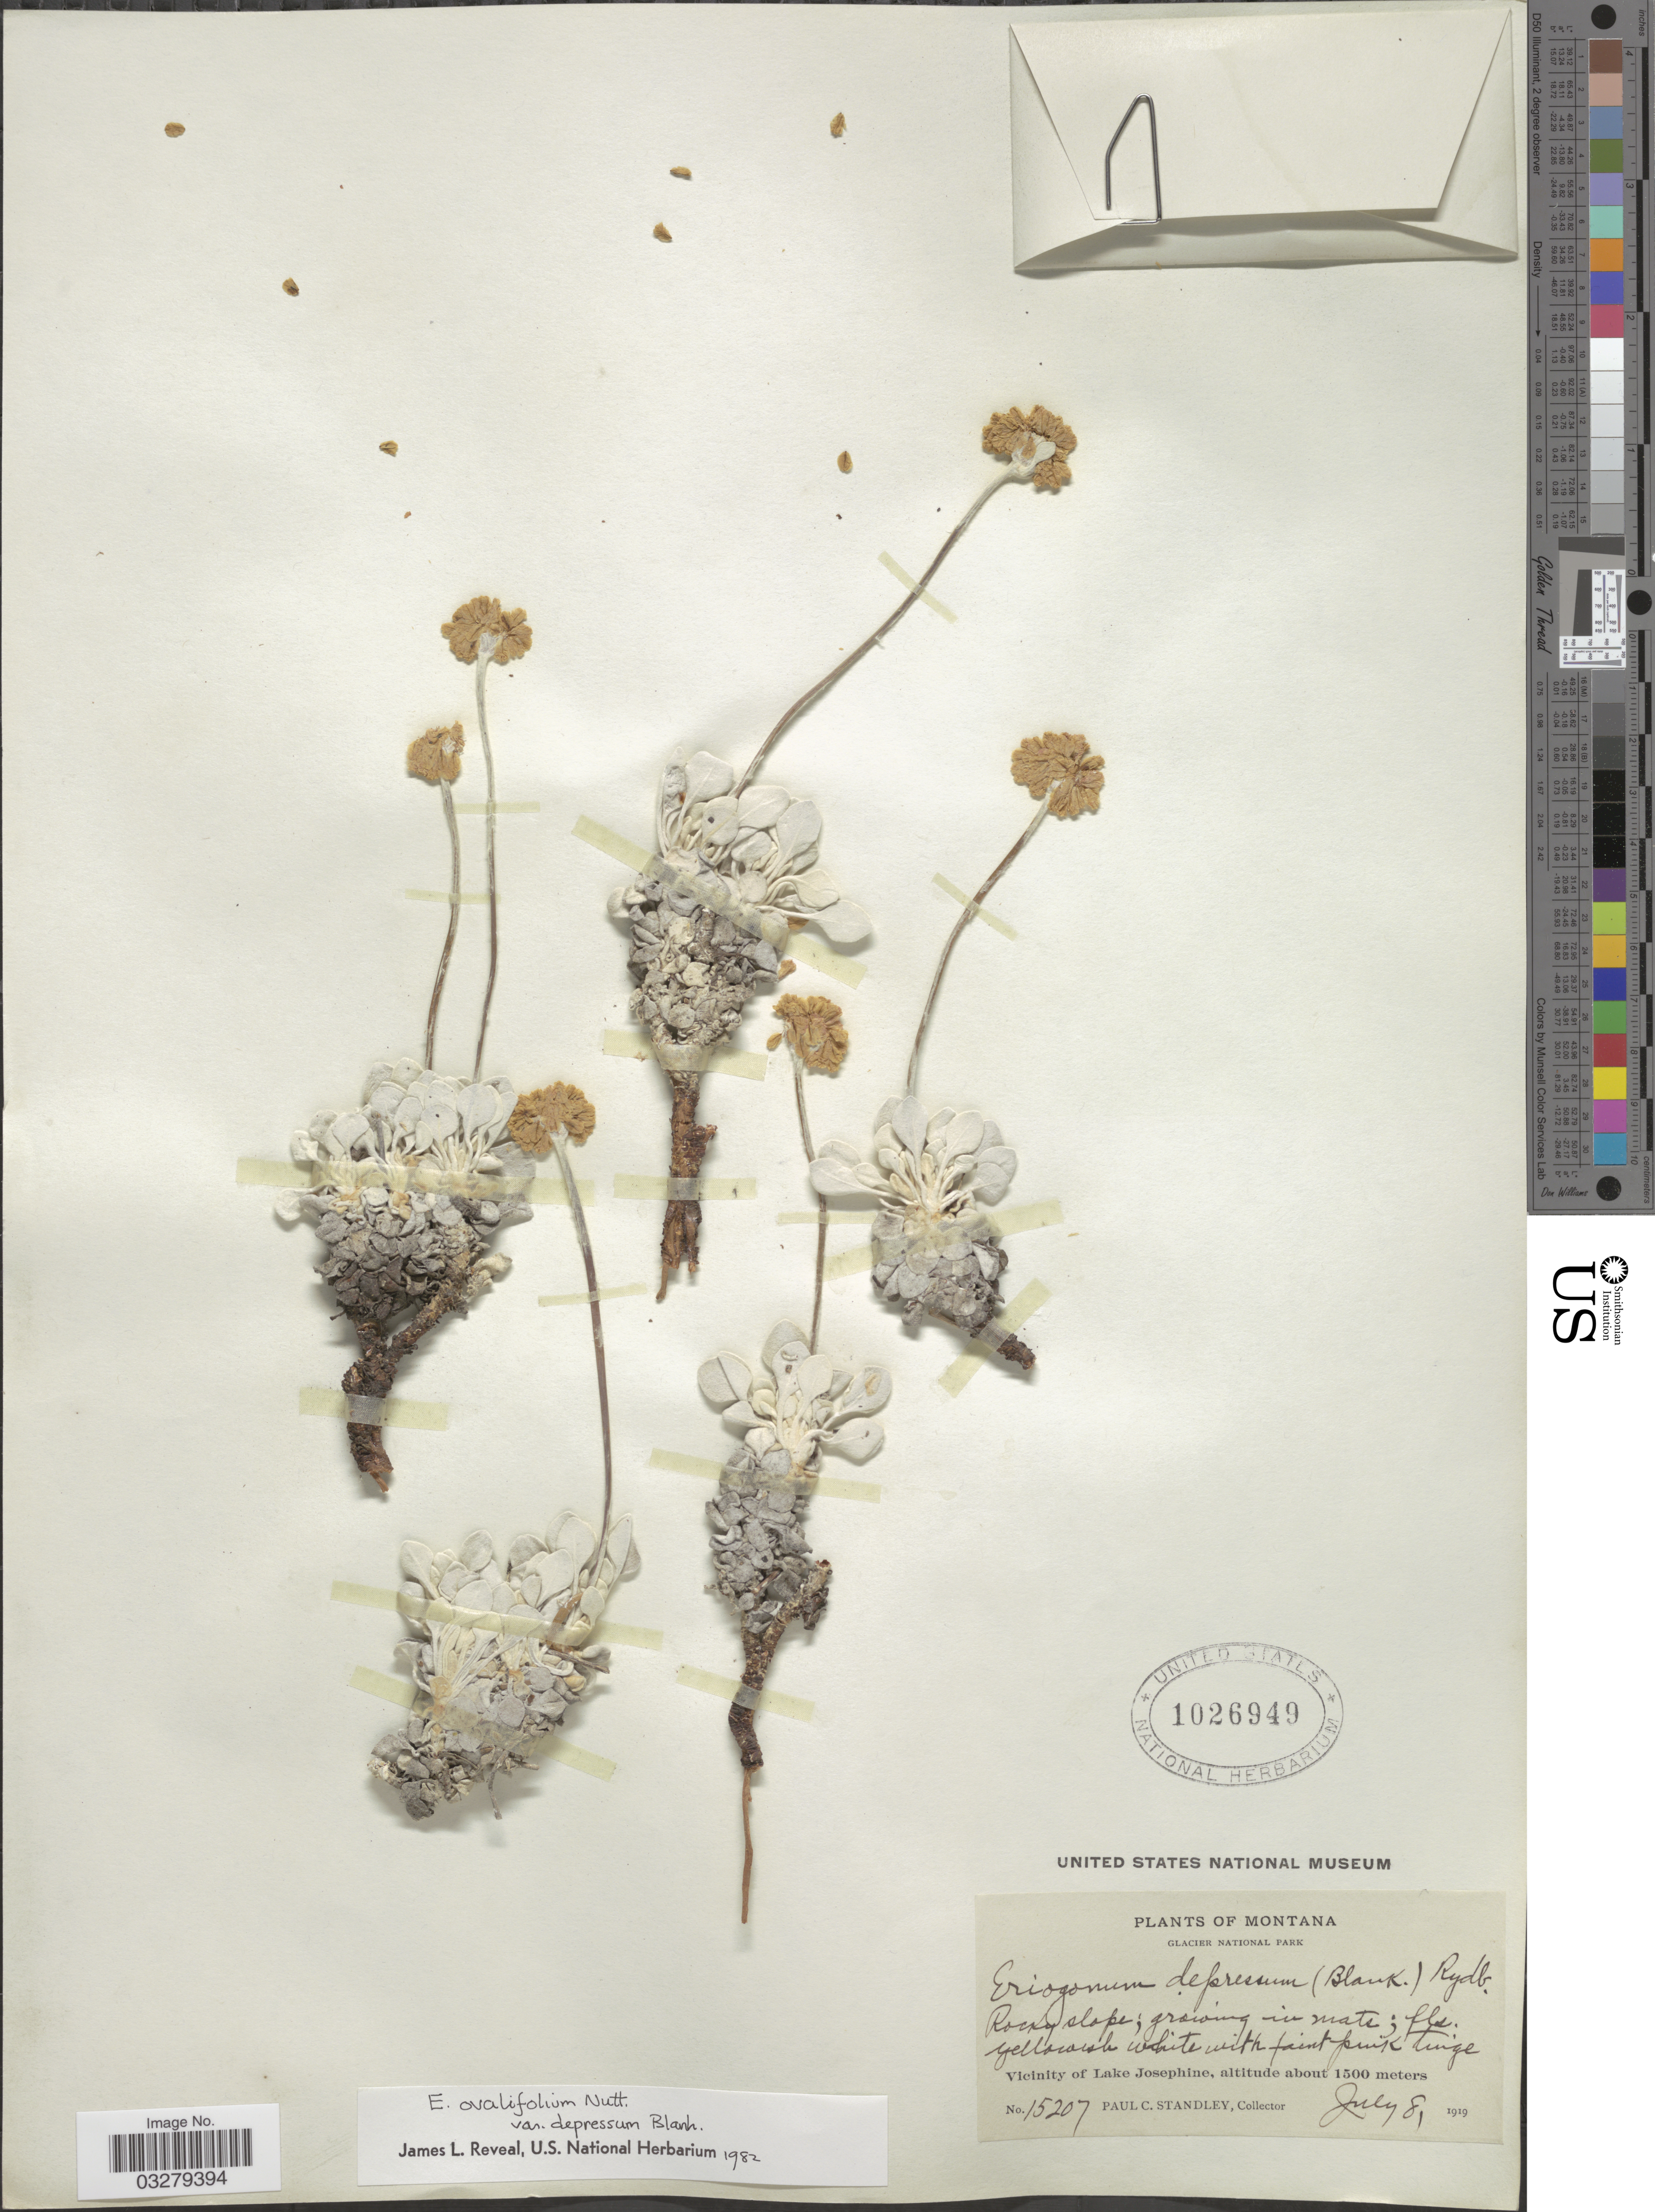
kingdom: Plantae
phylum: Tracheophyta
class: Magnoliopsida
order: Caryophyllales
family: Polygonaceae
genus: Eriogonum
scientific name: Eriogonum ovalifolium var. depressum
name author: Blank.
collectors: P. C. Standley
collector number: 15207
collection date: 1919-07-08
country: United States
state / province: Montana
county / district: Glacier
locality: Glacier National Park, Vicinity of Lake Josephine.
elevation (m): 1500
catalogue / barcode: US 1026949